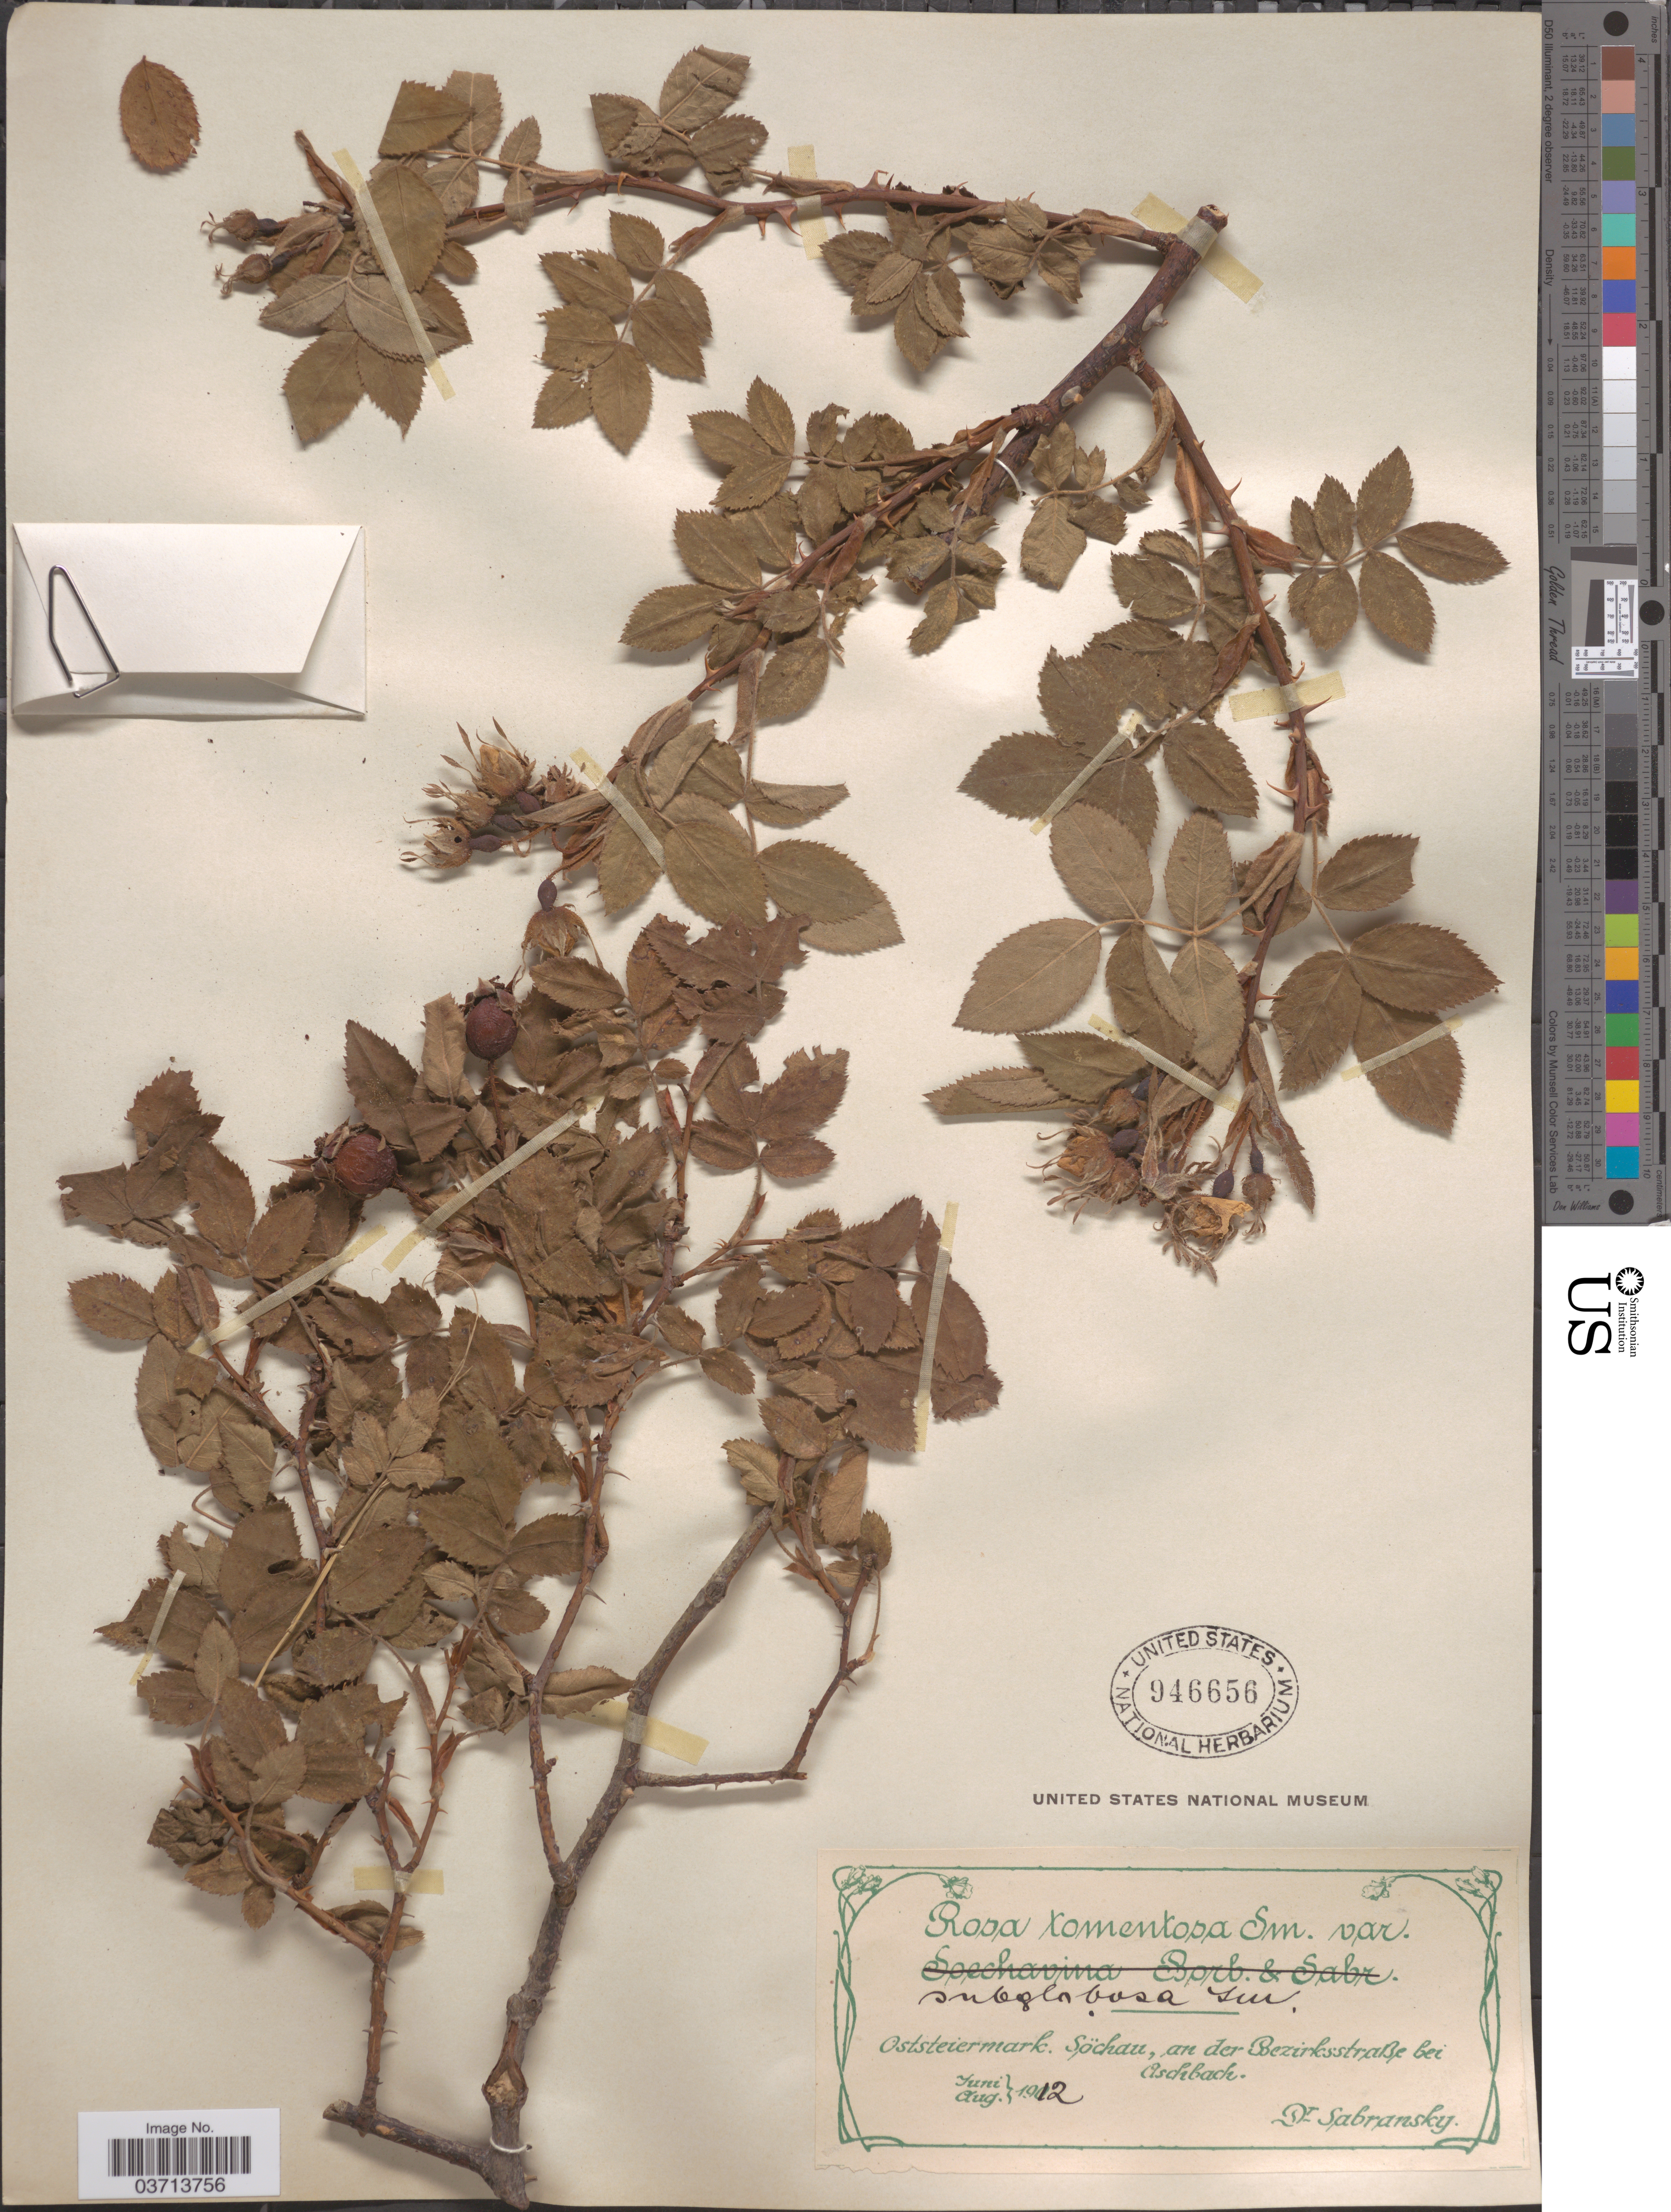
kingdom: Plantae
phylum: Tracheophyta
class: Magnoliopsida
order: Rosales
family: Rosaceae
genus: Rosa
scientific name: Rosa tomentosa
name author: Sm.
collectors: Sabransky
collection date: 1912-06/1912-08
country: Austria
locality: Oststeiermark. Söchau, an der Bezirksstraße bei Aschbach.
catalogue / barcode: US 946656